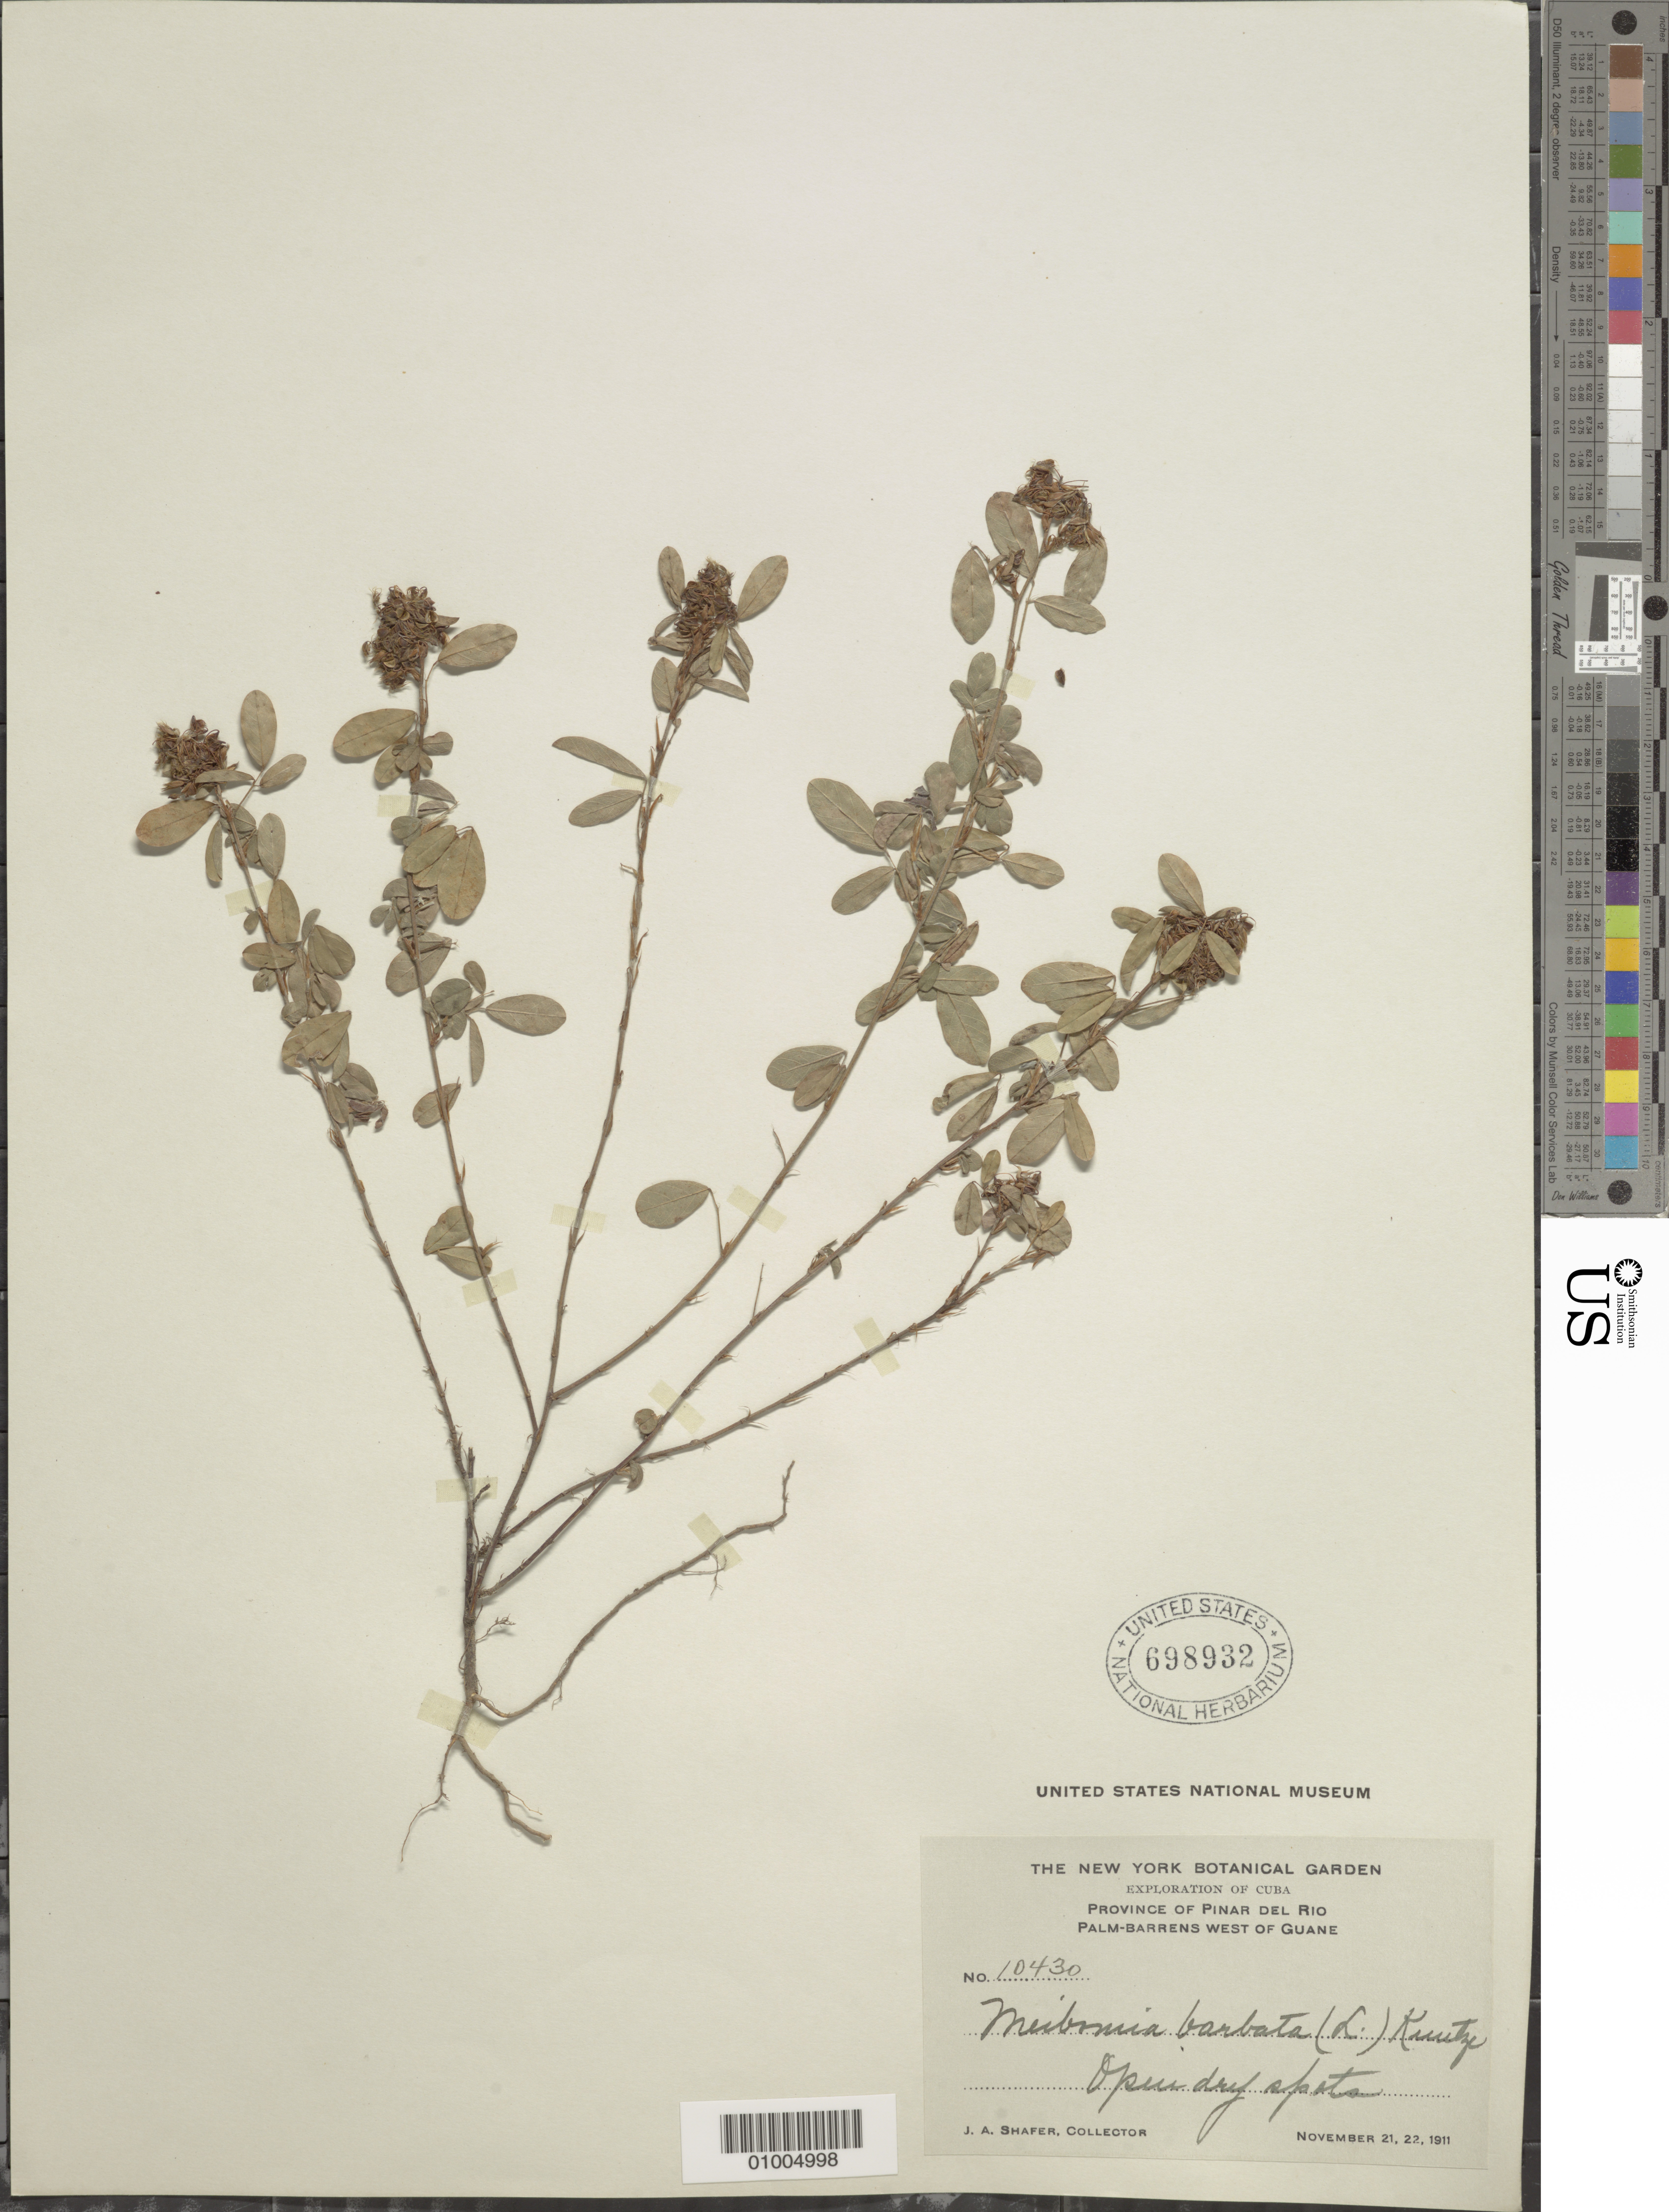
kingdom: Plantae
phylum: Tracheophyta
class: Magnoliopsida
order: Fabales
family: Fabaceae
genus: Grona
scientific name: Grona barbata var. barbata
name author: (L.) H. Ohashi & K. Ohashi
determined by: Strong, Mark T., (BOT), Smithsonian Institution - National Museum of Natural History (UNITED STATES)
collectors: J. A. Shafer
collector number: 10430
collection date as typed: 21 Nov 1911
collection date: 1911-10-22/1911-11-21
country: Cuba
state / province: Pinar del Rio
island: Cuba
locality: Pinar del Rio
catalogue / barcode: US 698932